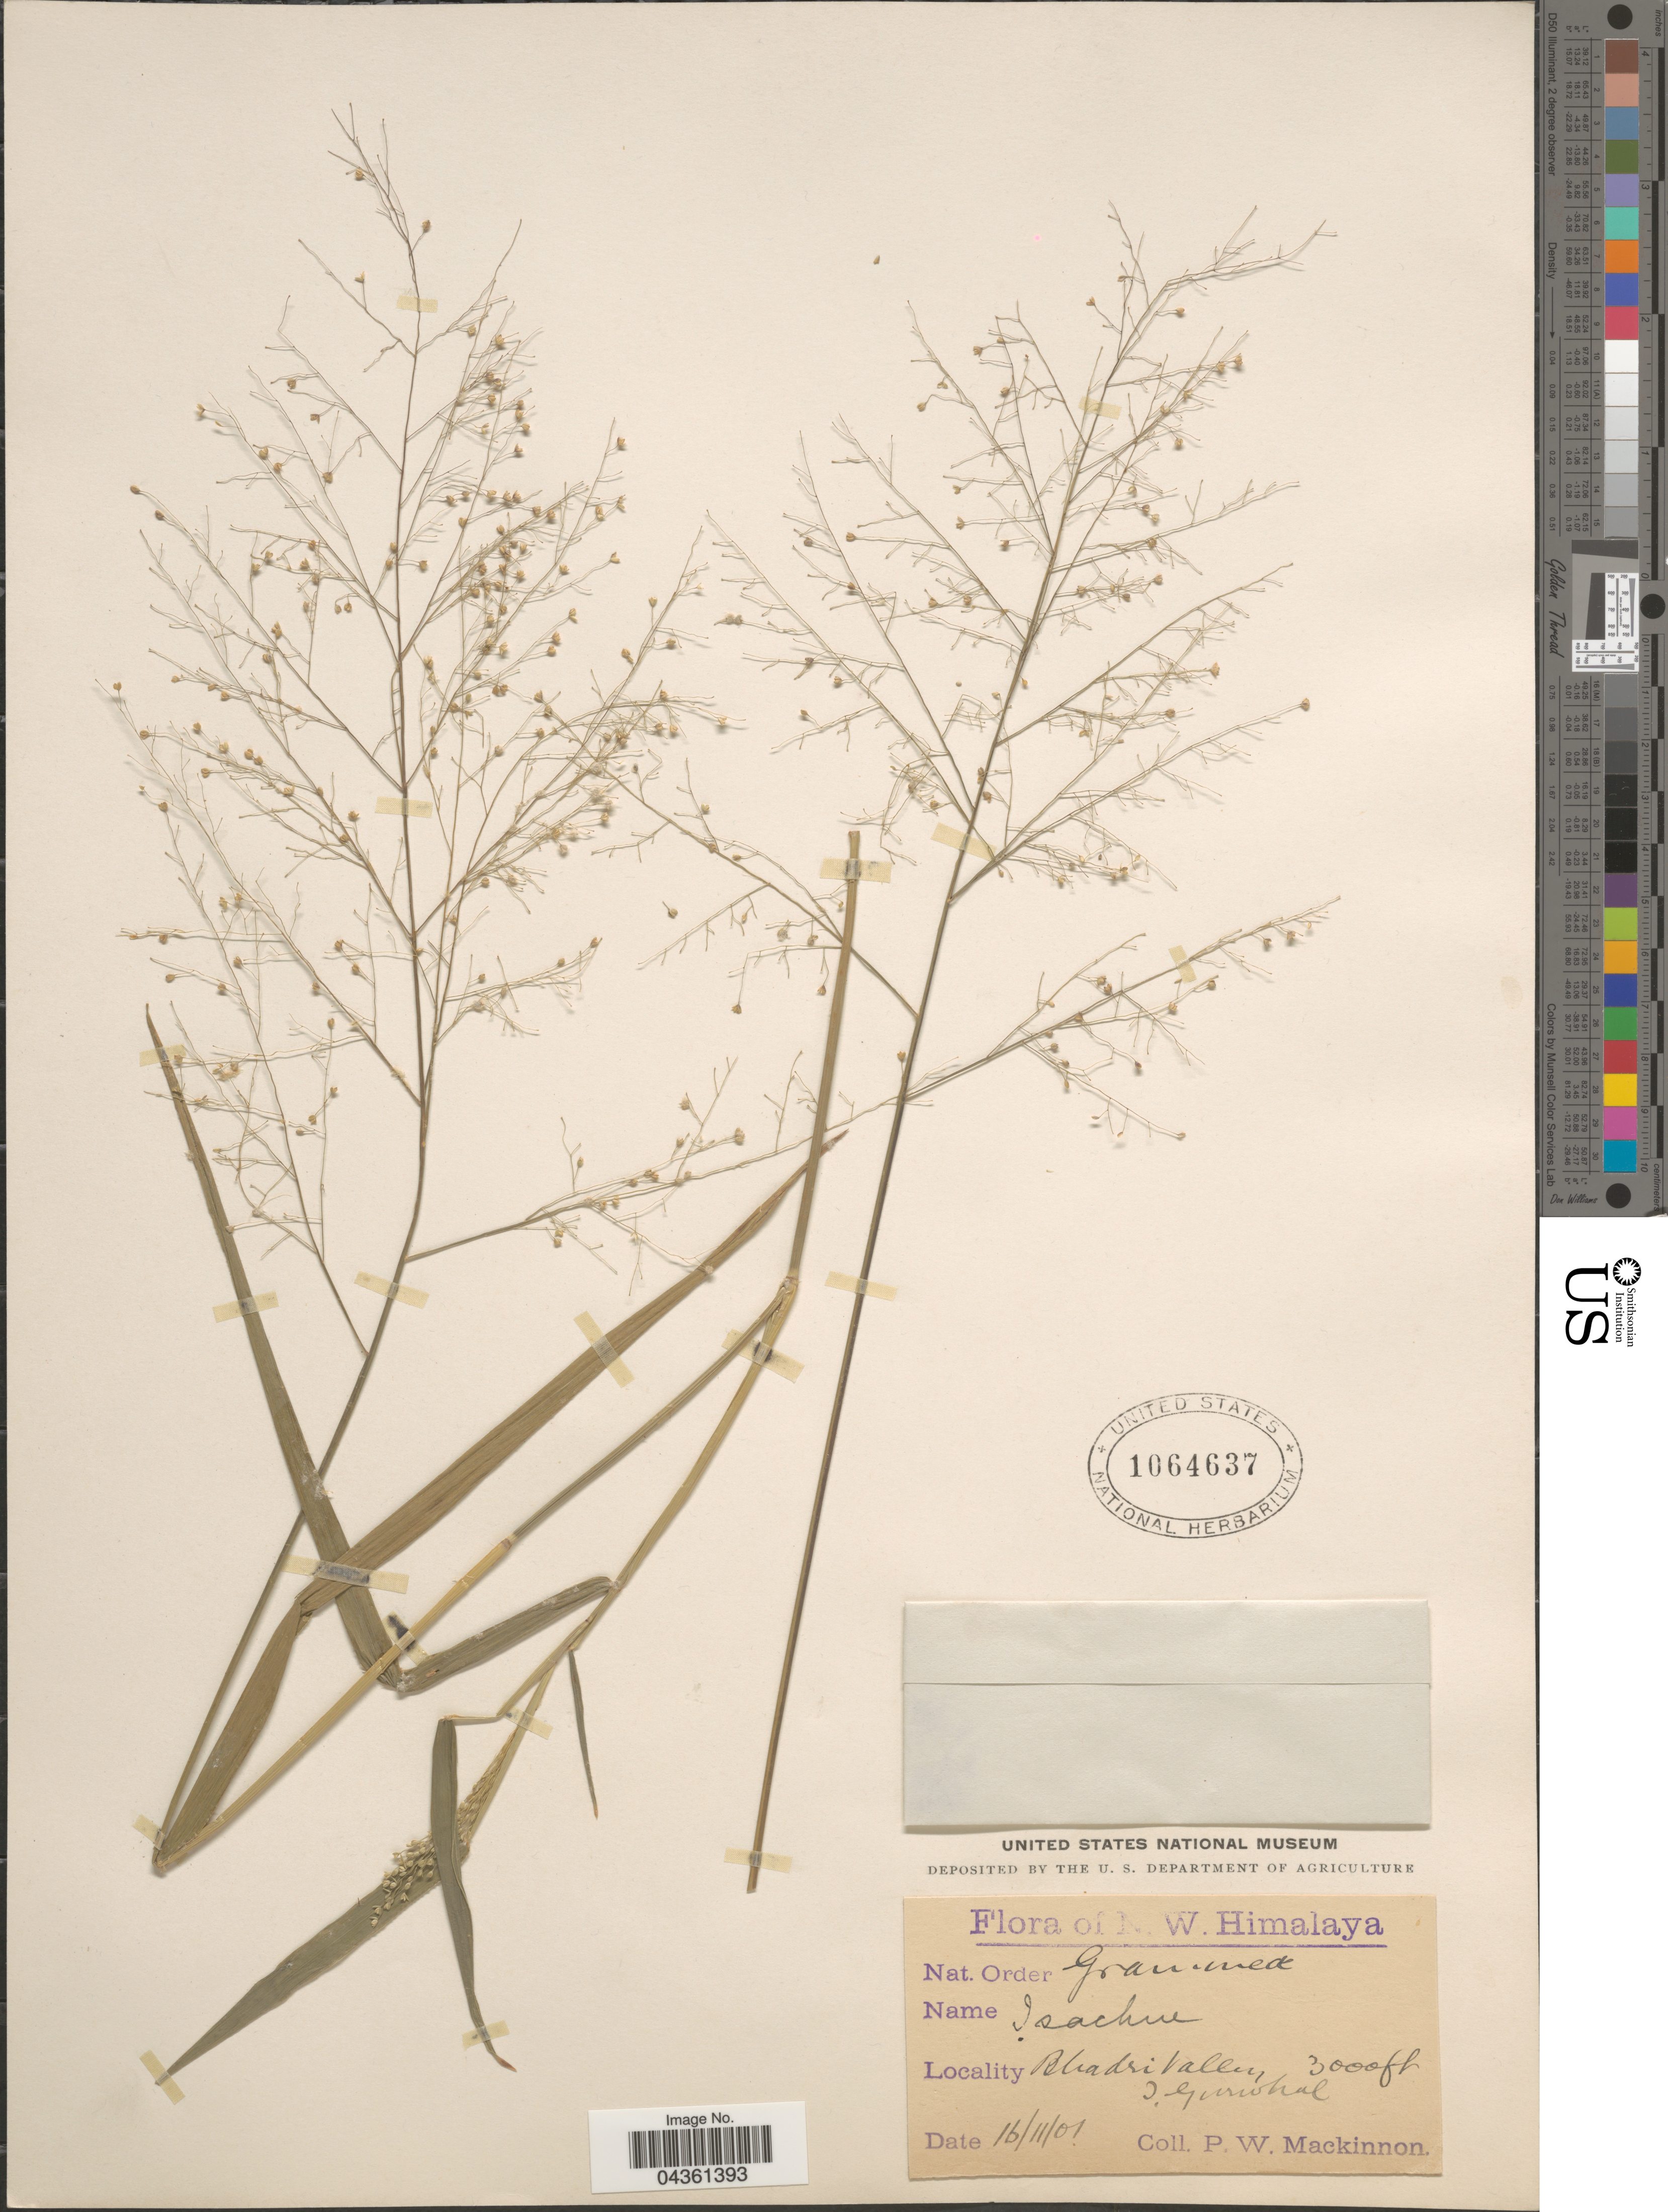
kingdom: Plantae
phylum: Tracheophyta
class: Liliopsida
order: Poales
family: Poaceae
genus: Isachne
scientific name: Isachne albens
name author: Trin.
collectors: P. Mackinnon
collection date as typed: Transcribed d/m/y: 16/11/1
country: India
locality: N. W. Himalaya. Bhadri Valley. I Gurwhal.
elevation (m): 914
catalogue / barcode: US 1064637